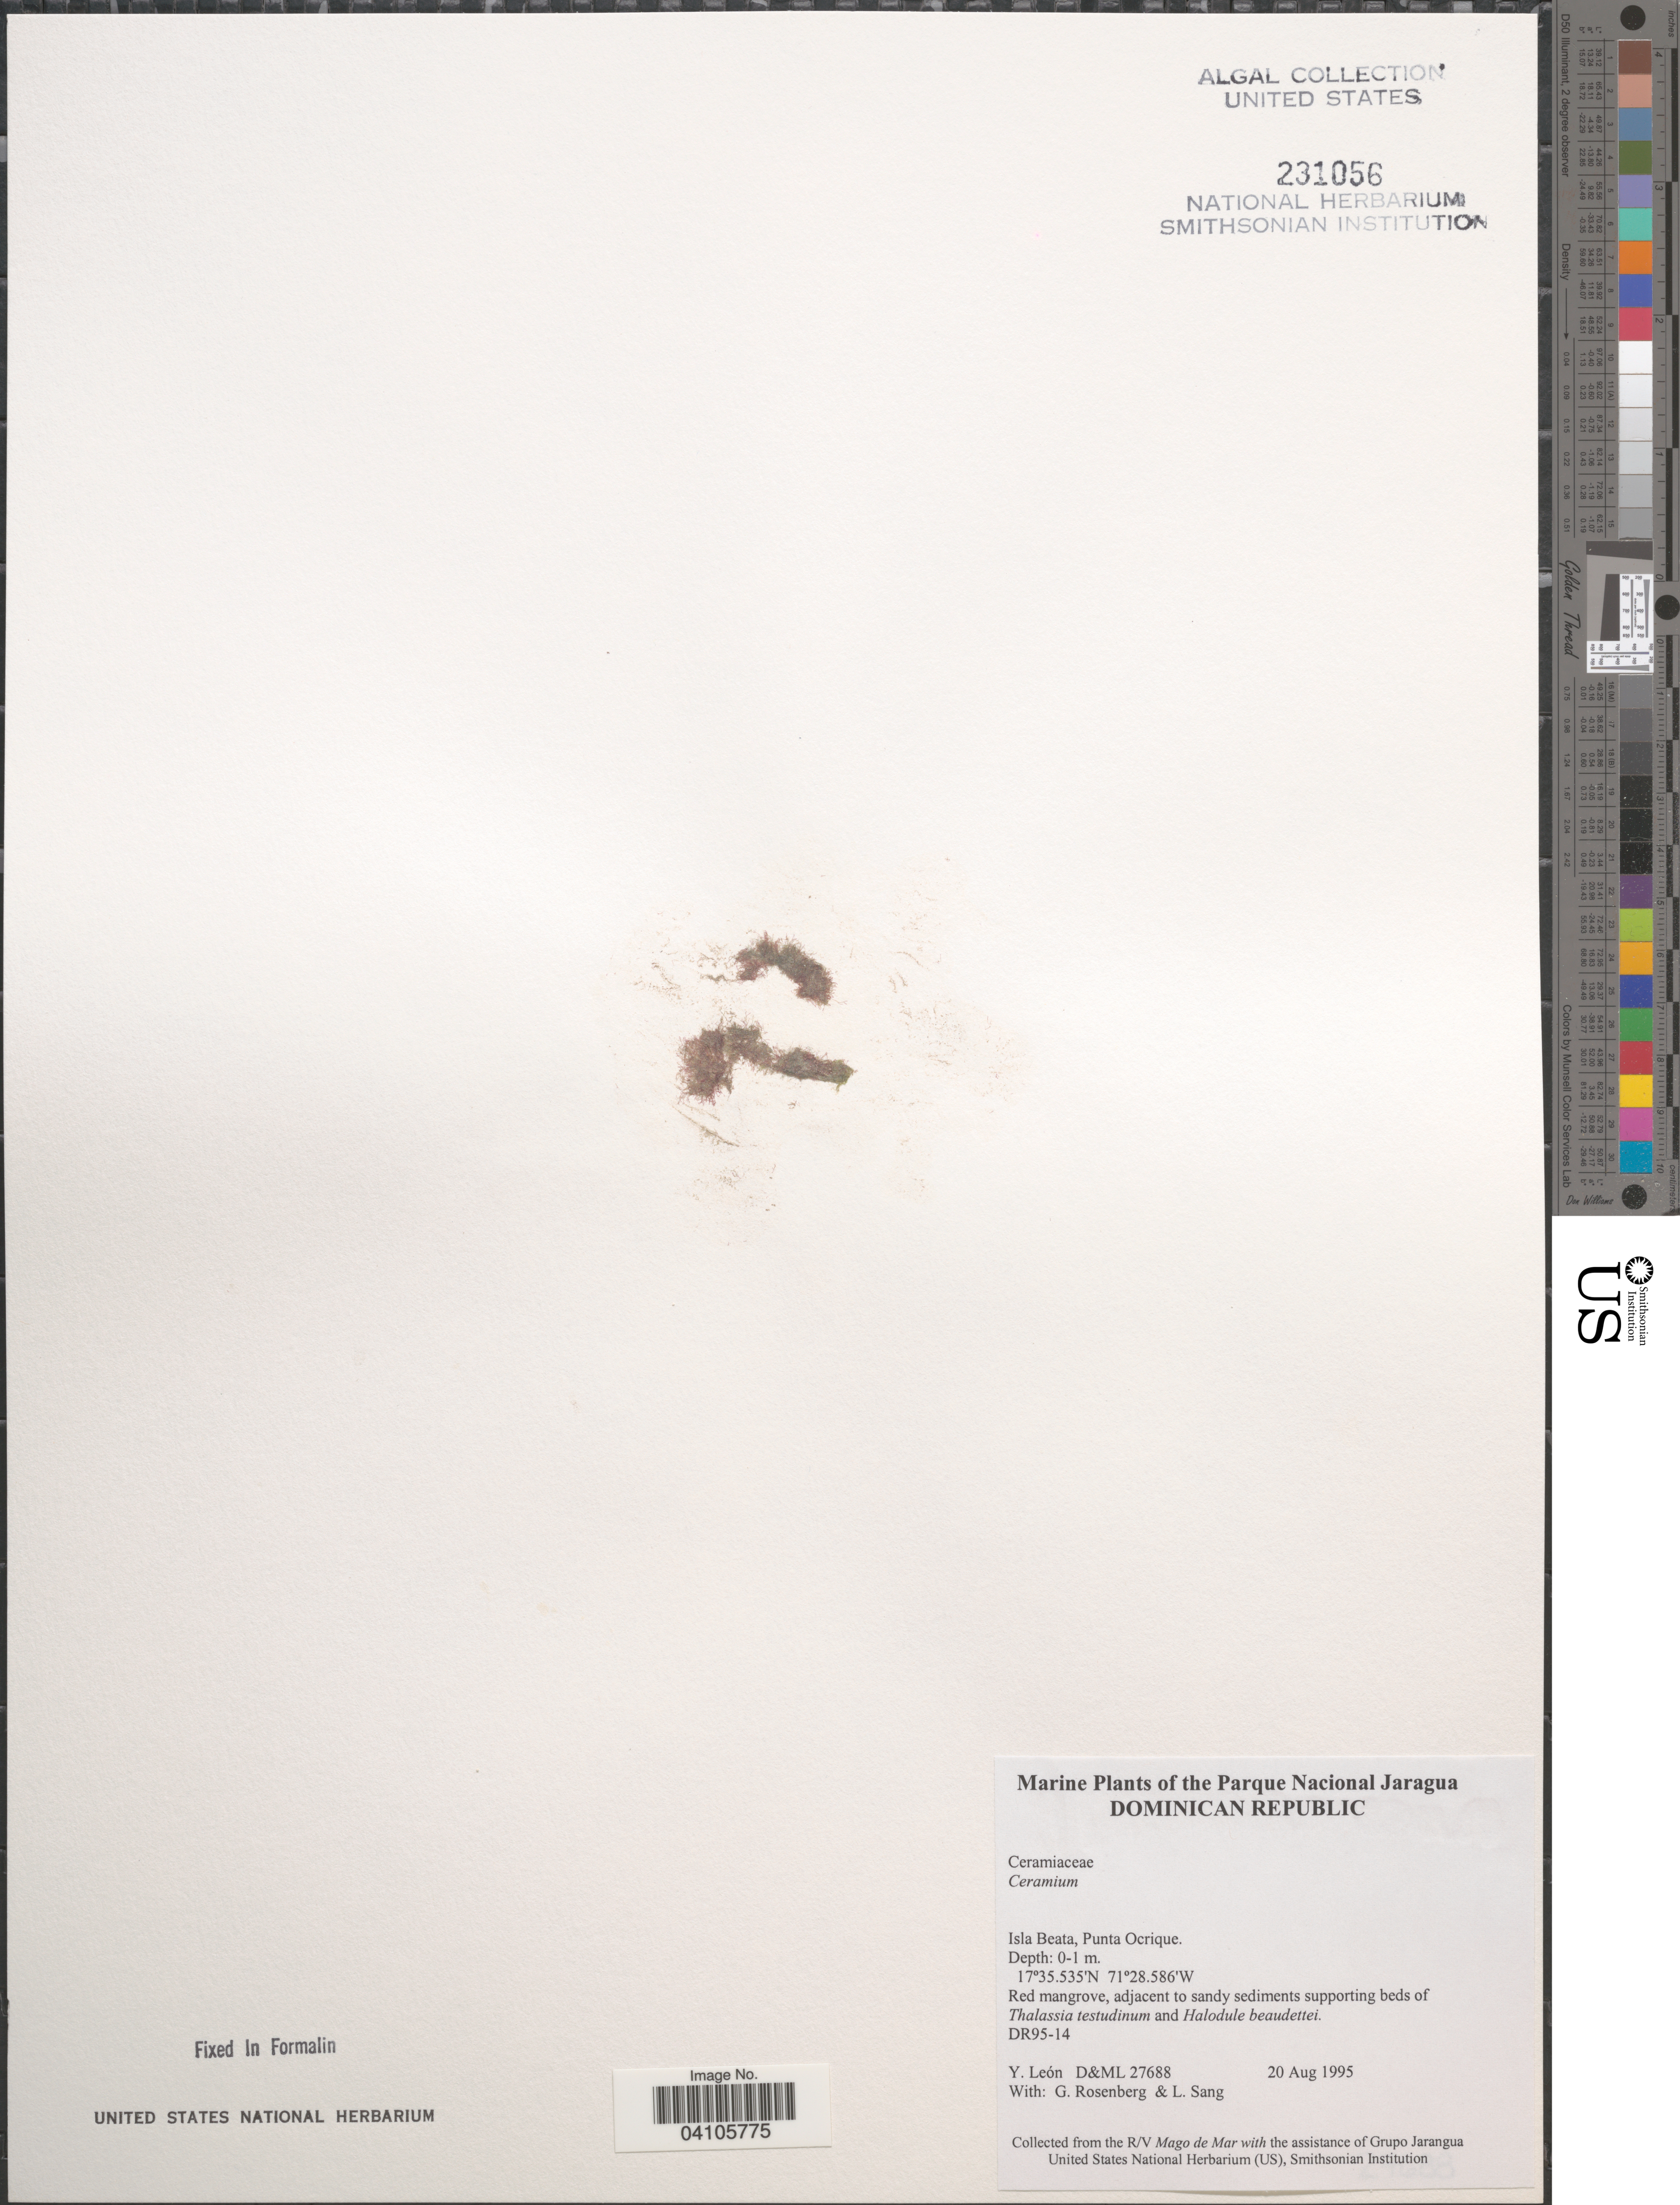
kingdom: Plantae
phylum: Rhodophyta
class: Florideophyceae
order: Ceramiales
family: Ceramiaceae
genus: Ceramium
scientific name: Ceramium sp.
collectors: Y. León, G. Rosenberg & L. Sang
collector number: D&ML27688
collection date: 1995-08-20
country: Dominican Republic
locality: The Parque Nacional Jaragua. Isla Beata, Punta Ocrique.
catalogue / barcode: US 231056